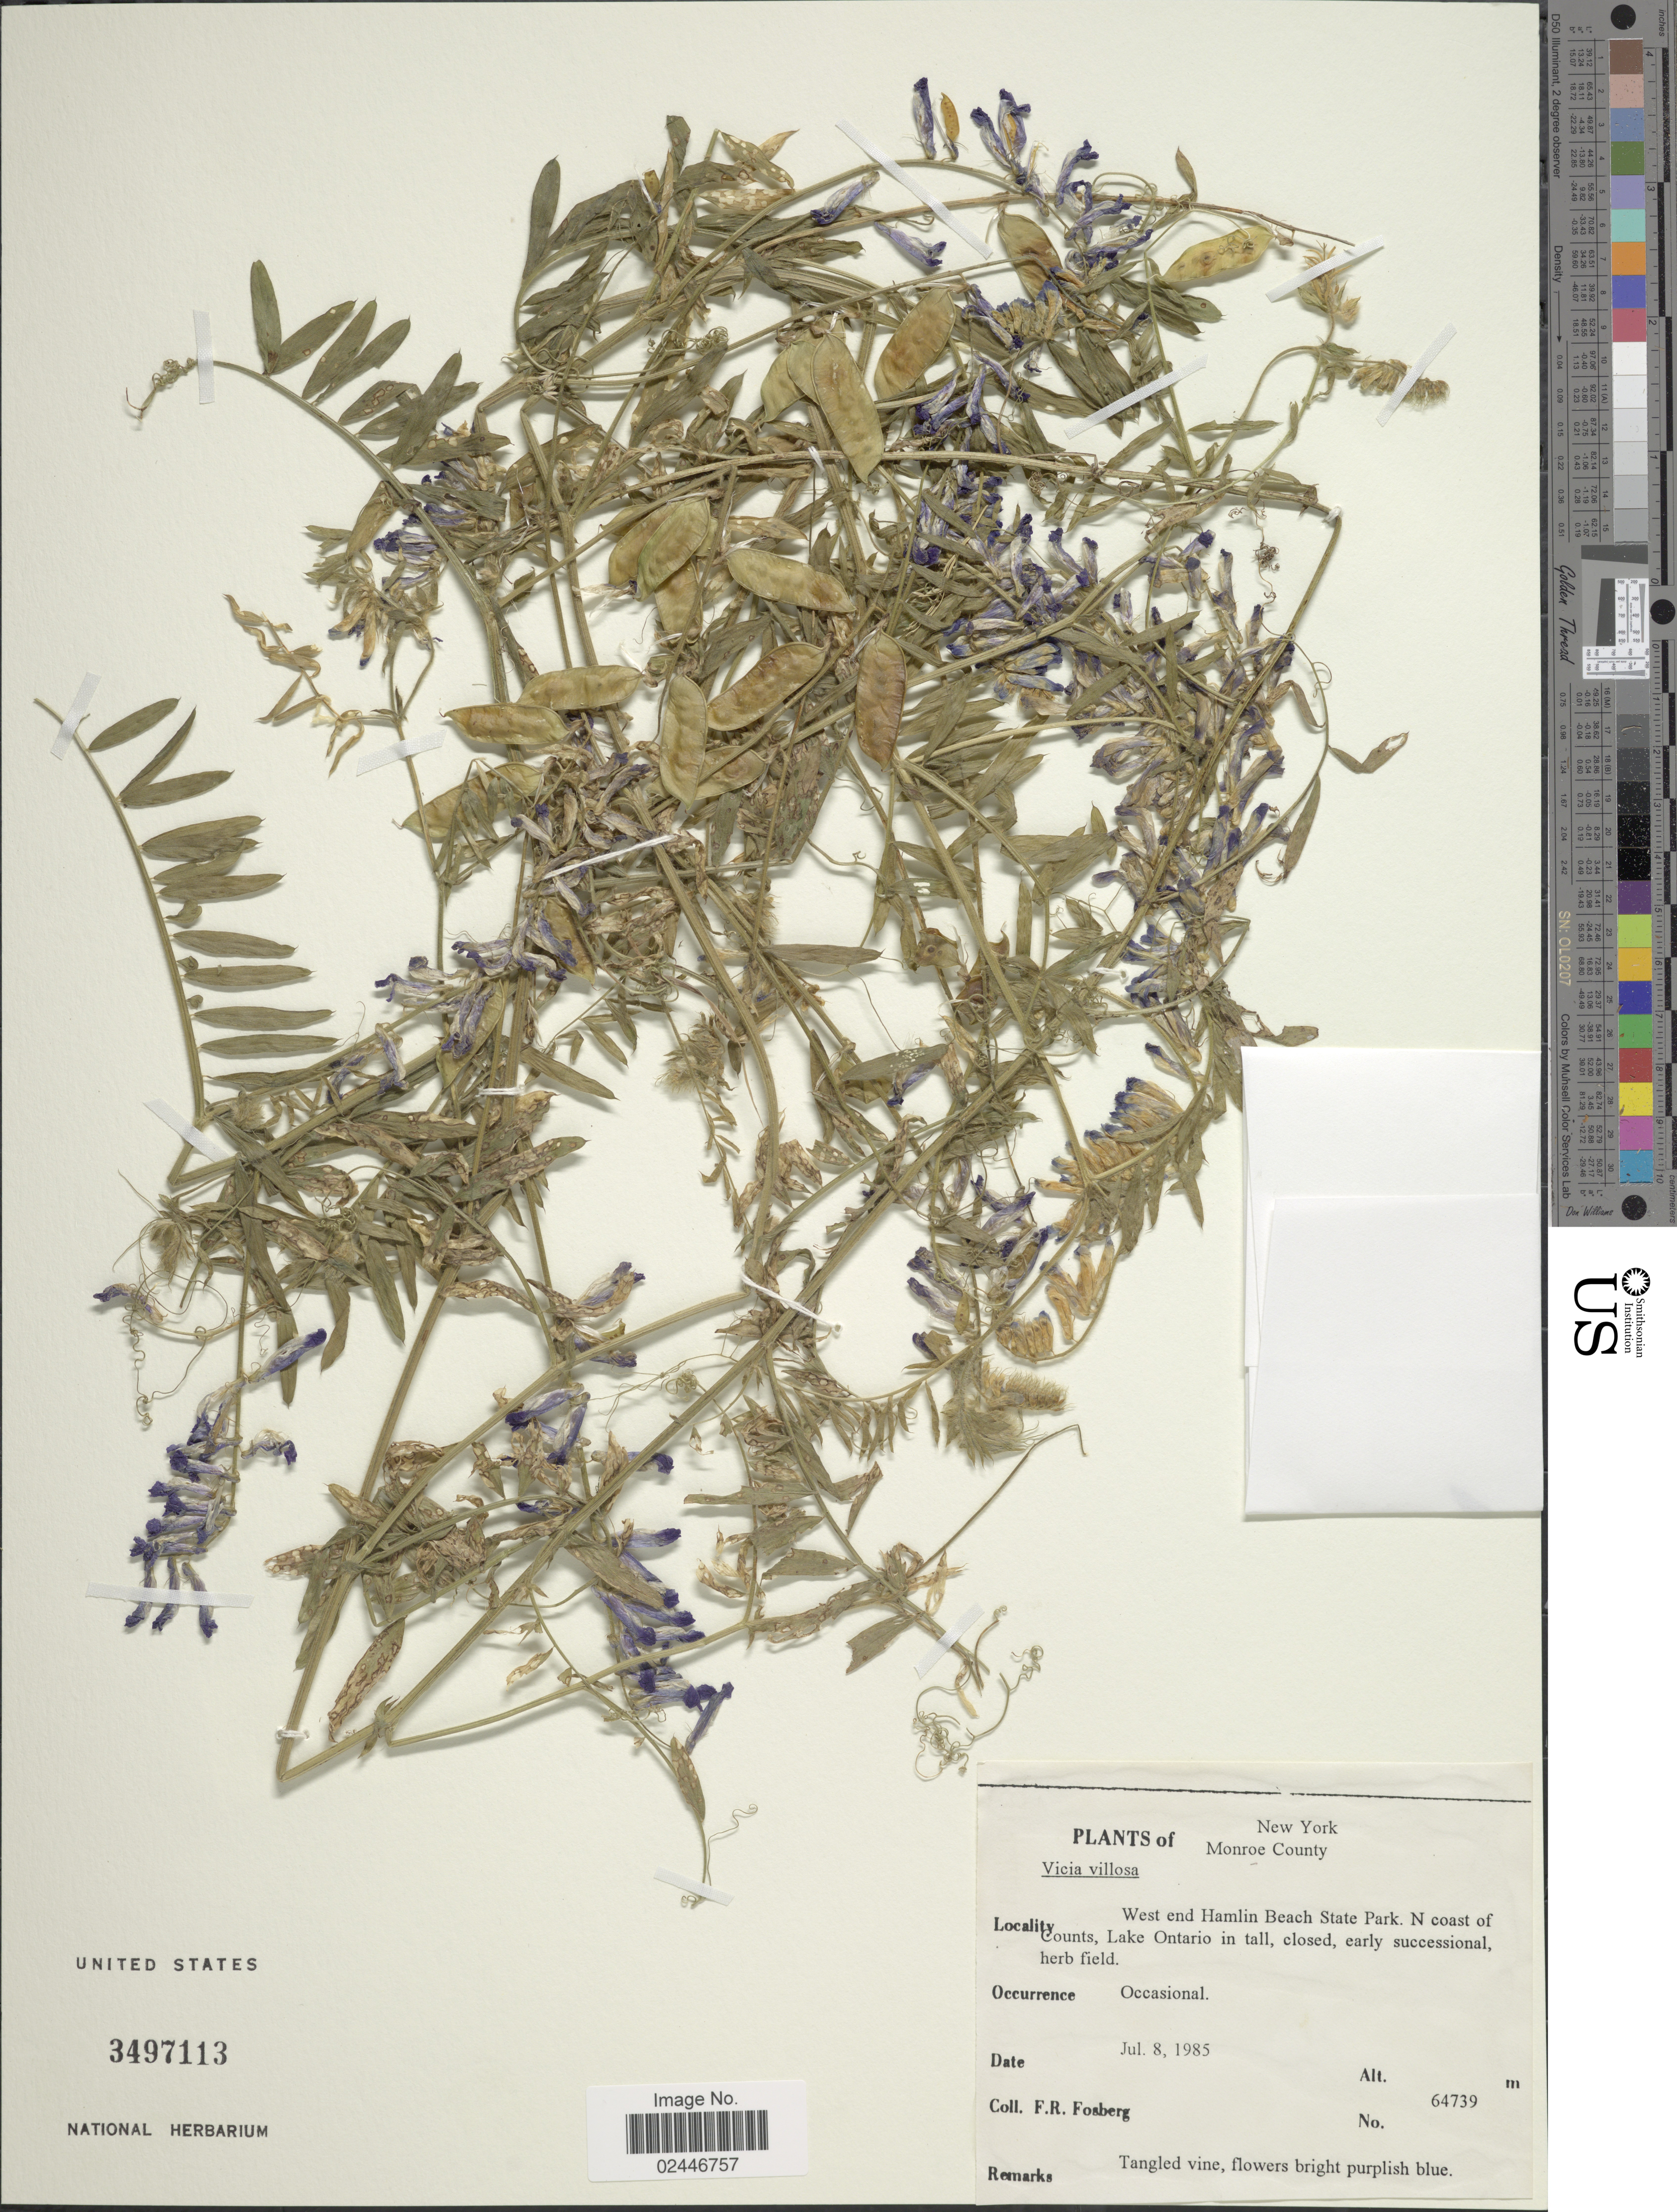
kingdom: Plantae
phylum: Tracheophyta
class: Magnoliopsida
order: Fabales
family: Fabaceae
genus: Vicia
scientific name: Vicia villosa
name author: Roth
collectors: F. R. Fosberg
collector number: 64739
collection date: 1985-07-08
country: United States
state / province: New York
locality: Monroe County, west end Hamlin Beach State Park, N coast of Counts, Lake Ontario in herb field.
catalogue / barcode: US 3497113